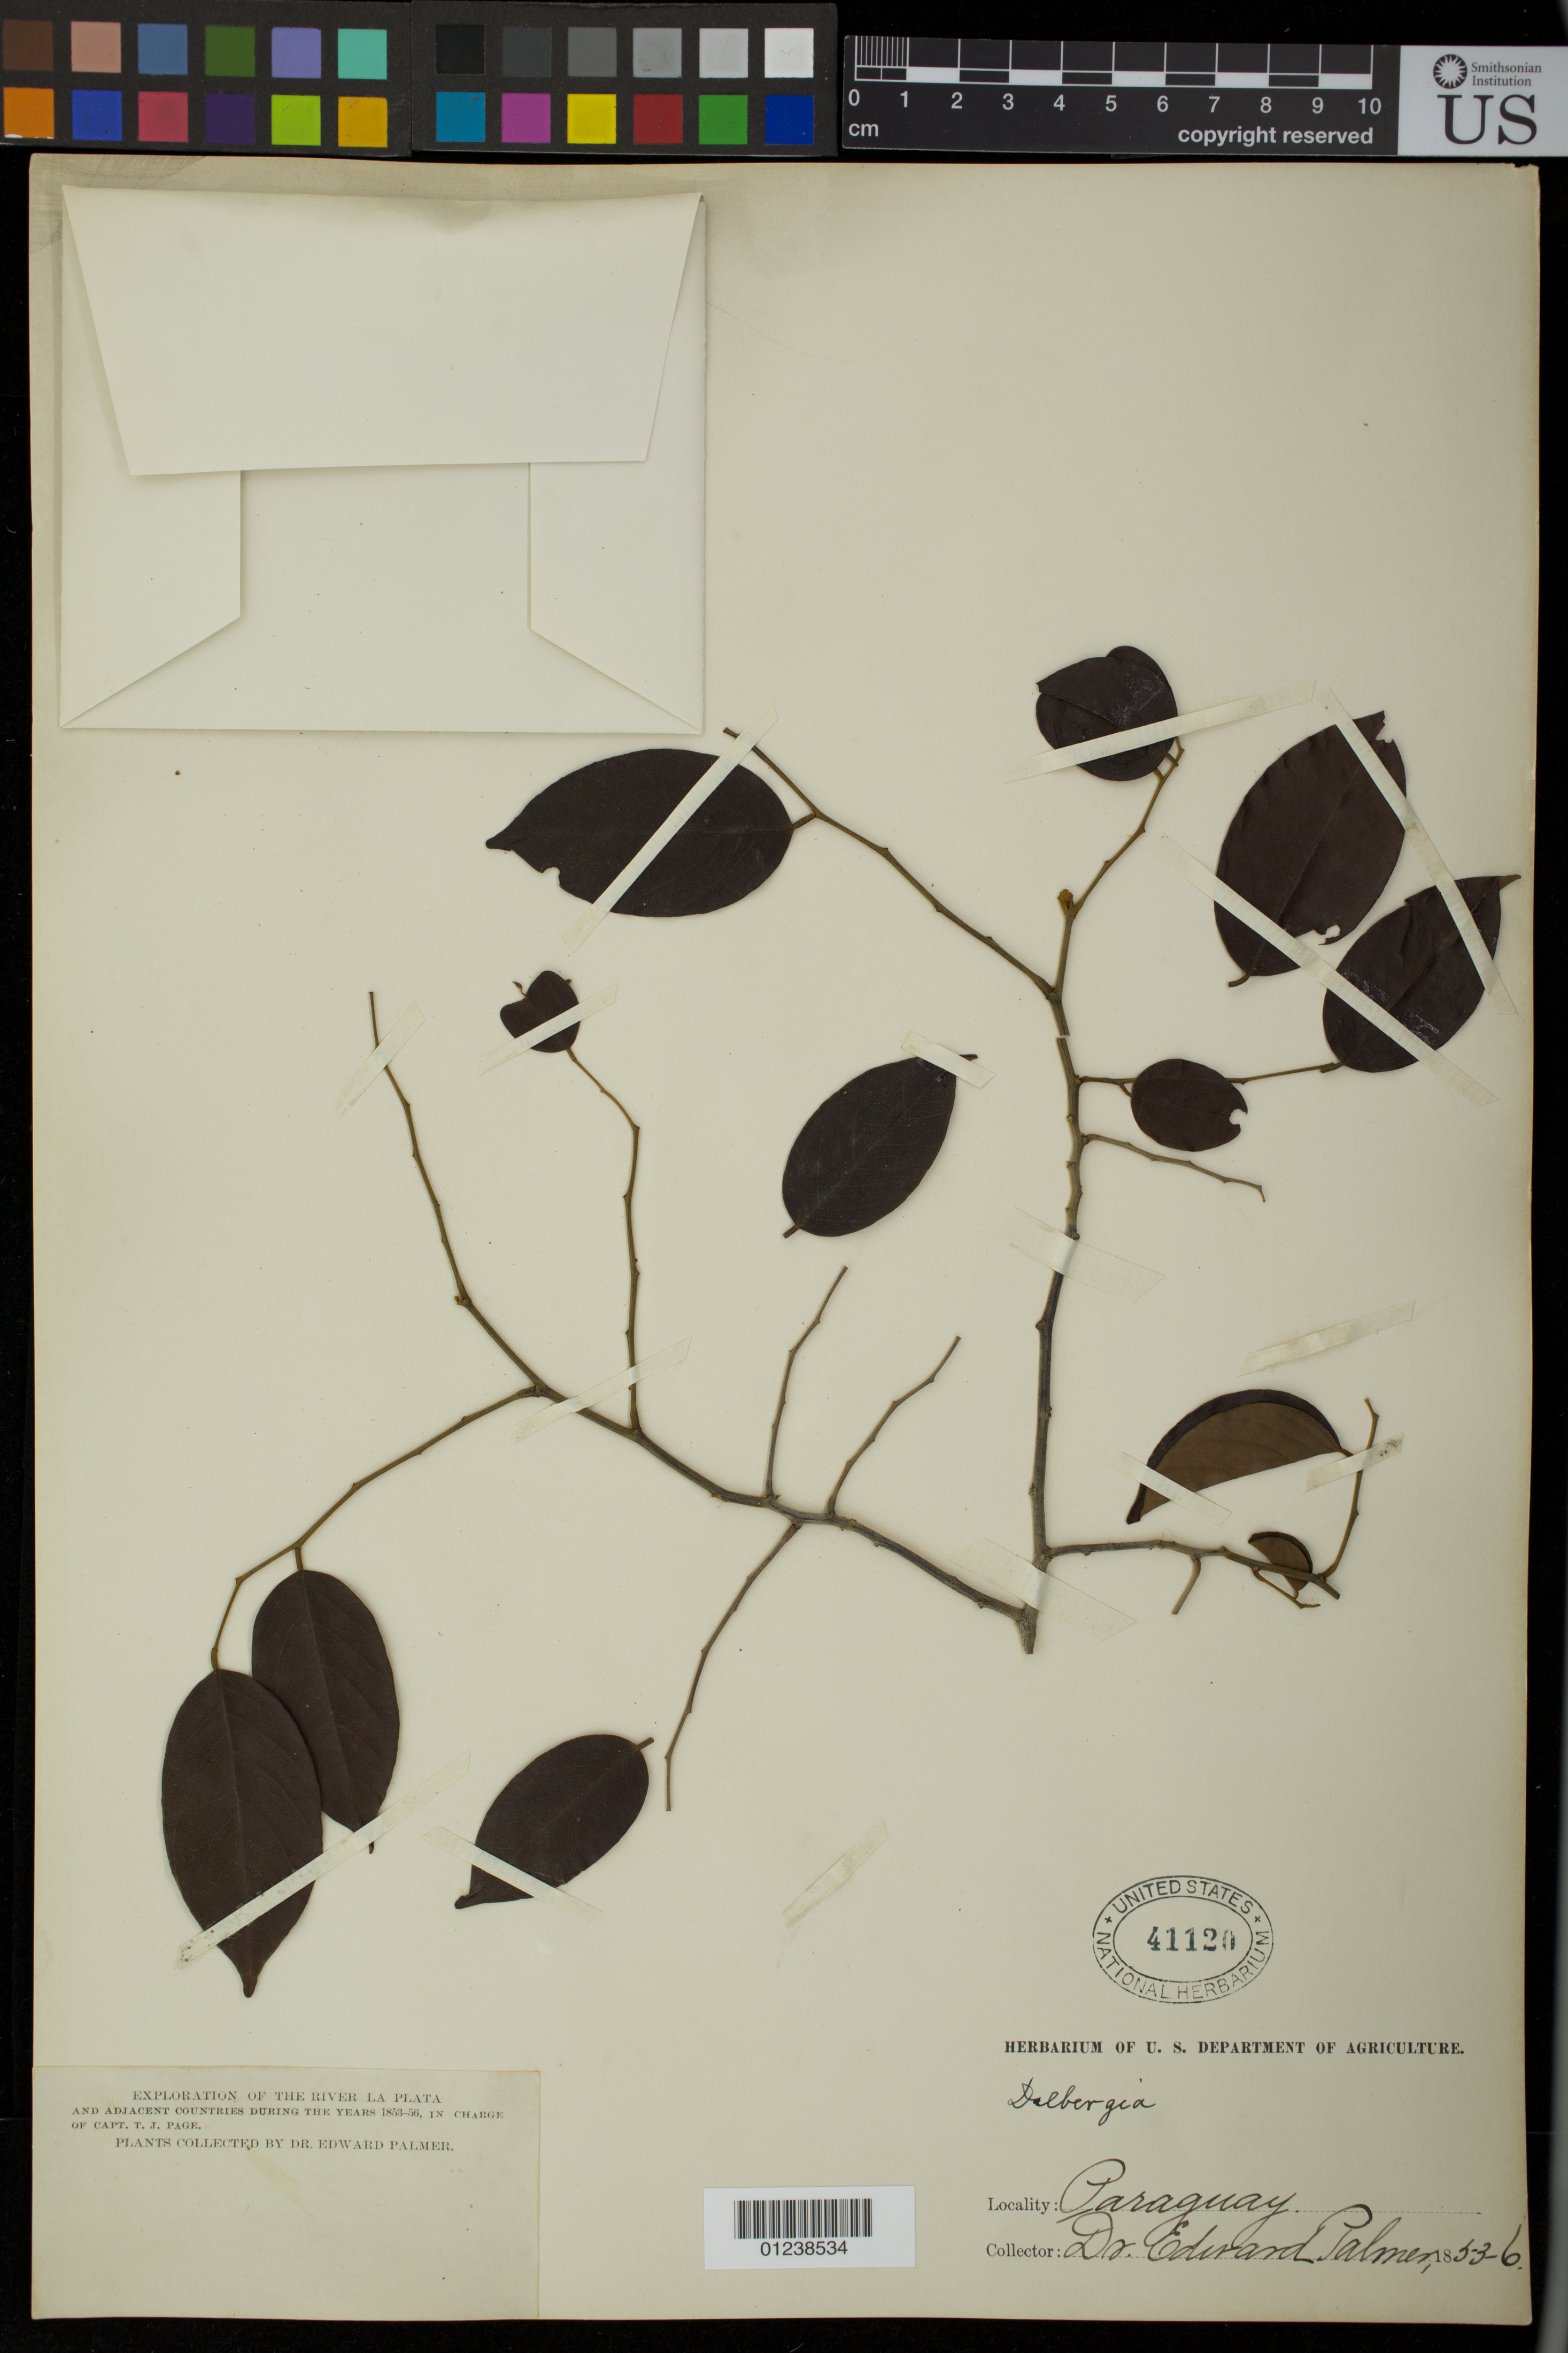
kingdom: Plantae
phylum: Tracheophyta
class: Magnoliopsida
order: Fabales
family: Fabaceae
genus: Dalbergia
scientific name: Dalbergia sp.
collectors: E. Palmer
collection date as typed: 1854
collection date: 1854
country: Paraguay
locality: Plata River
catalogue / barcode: US 41120